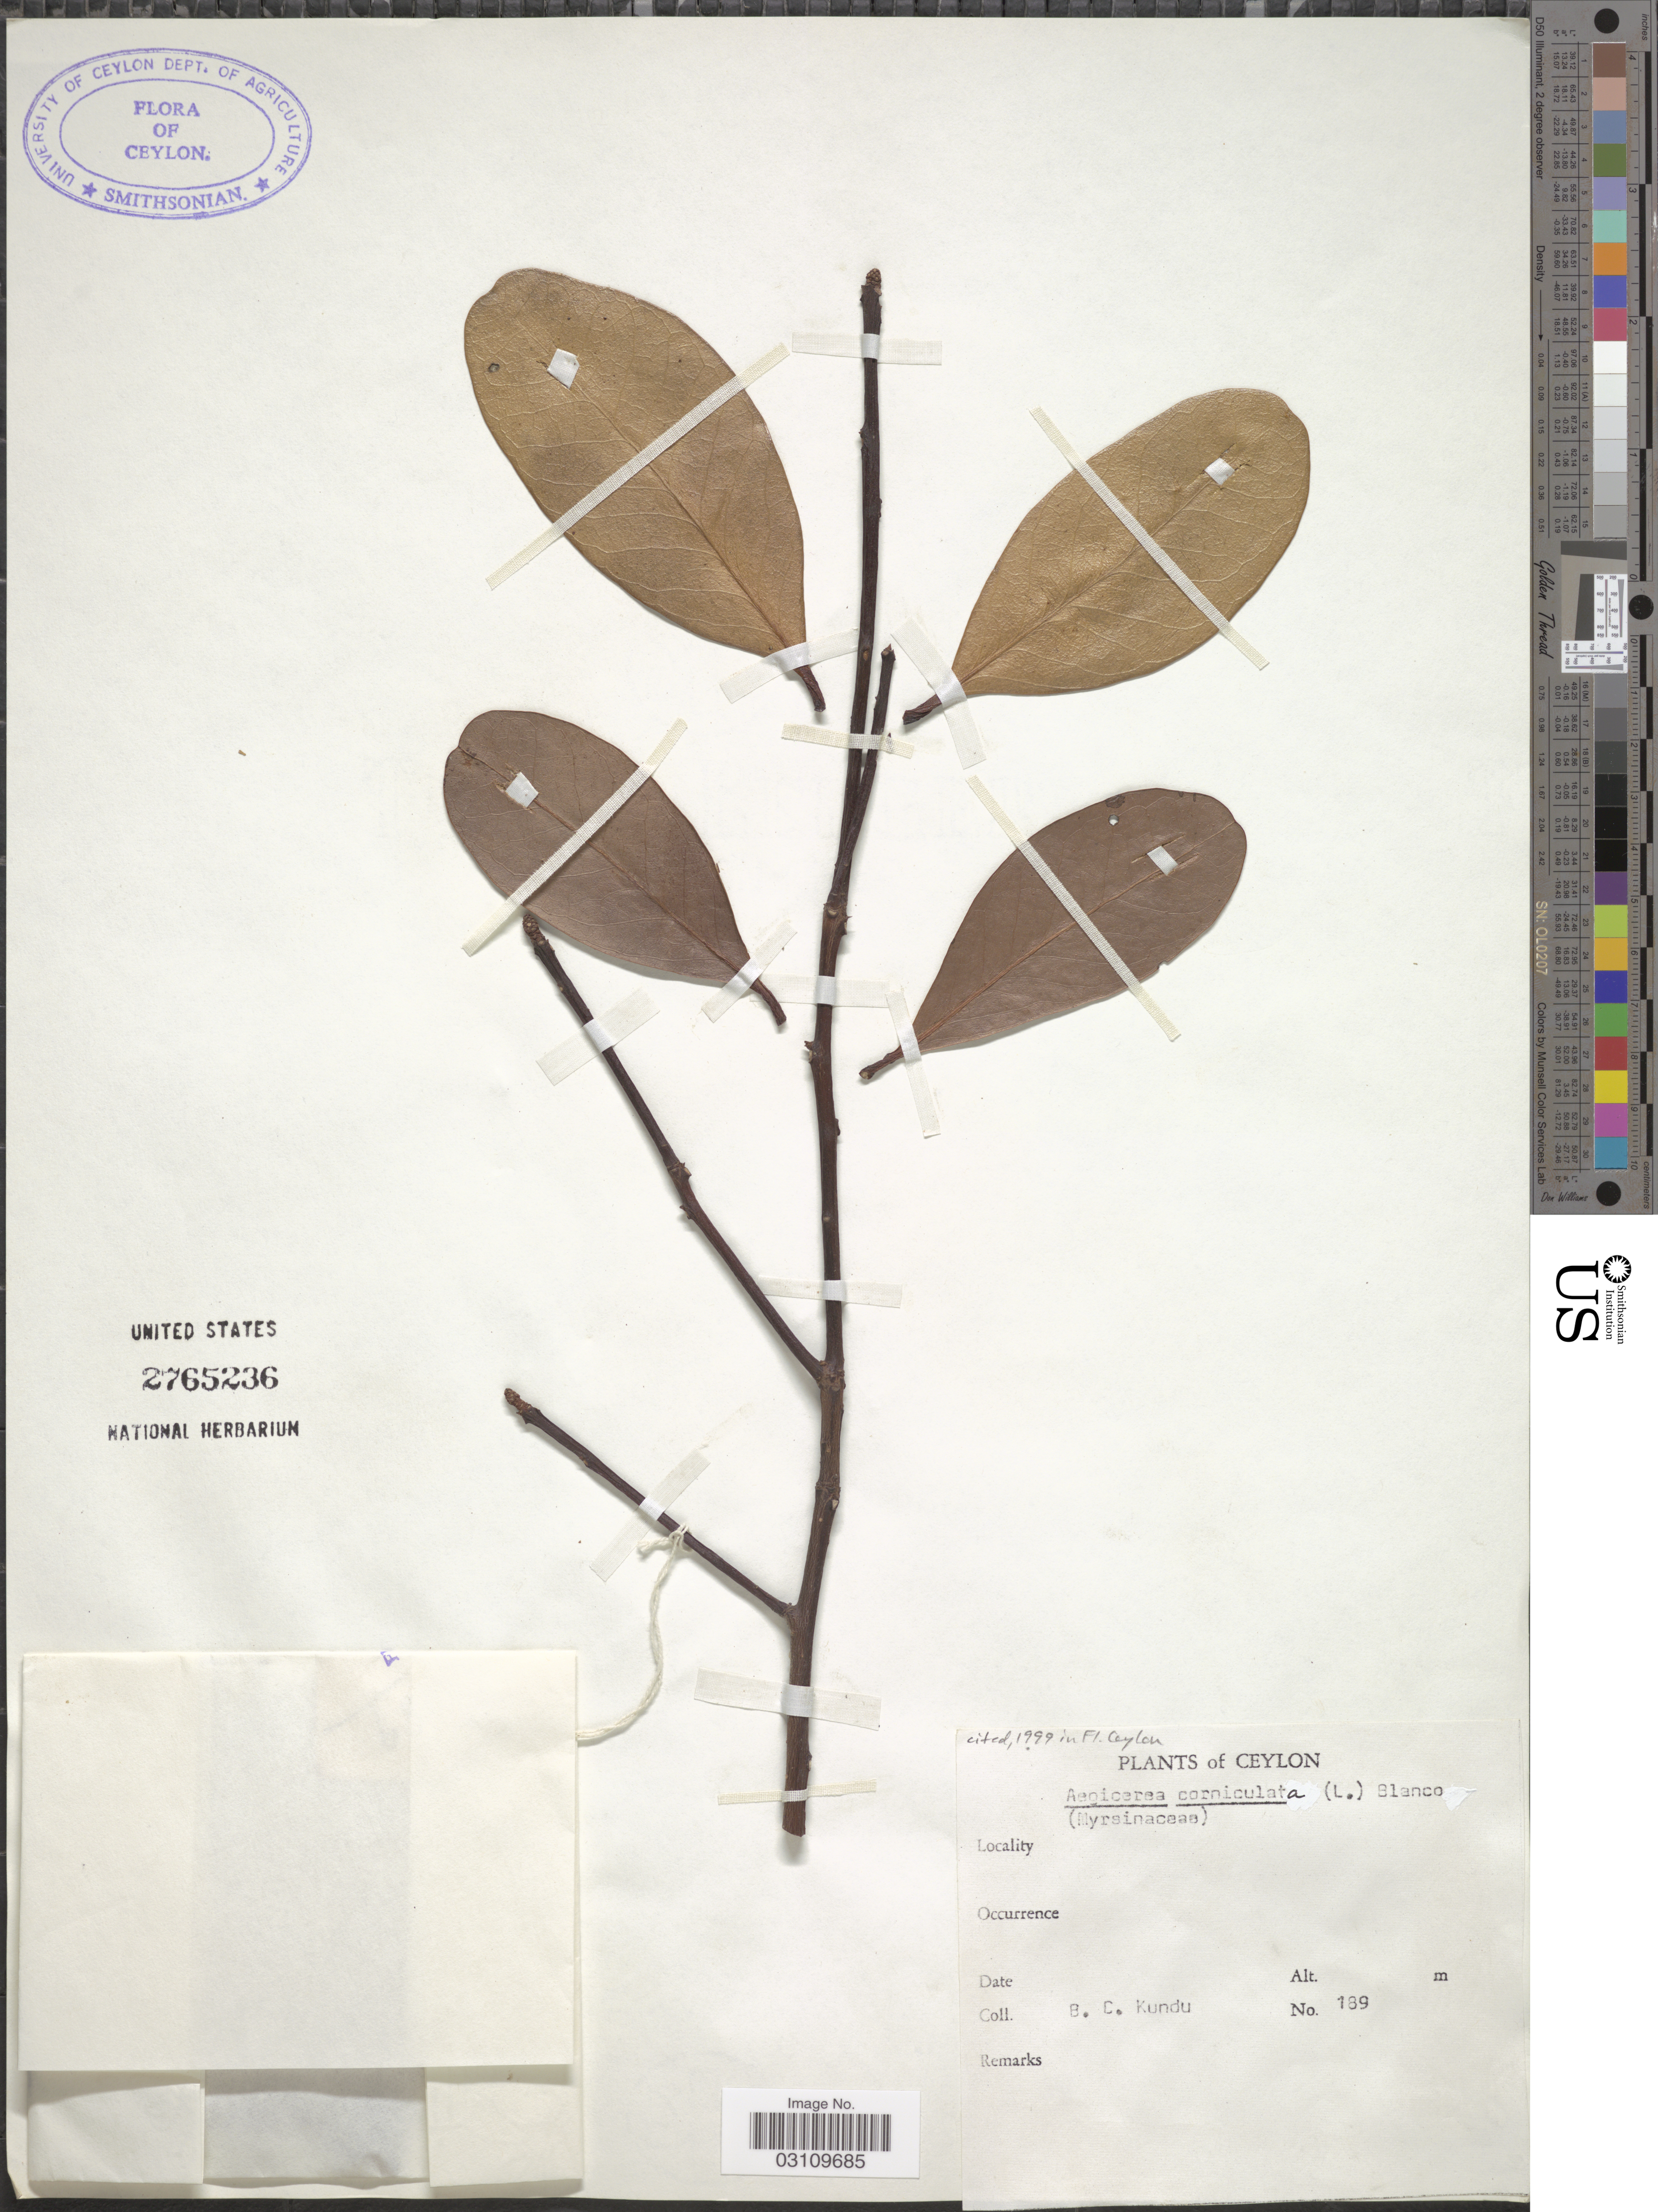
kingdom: Plantae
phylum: Tracheophyta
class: Magnoliopsida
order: Ericales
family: Primulaceae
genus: Aegiceras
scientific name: Aegiceras corniculatum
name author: (L.) Blanco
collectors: B. C. Kundu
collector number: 189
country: Sri Lanka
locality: Ceylon.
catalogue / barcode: US 2765236